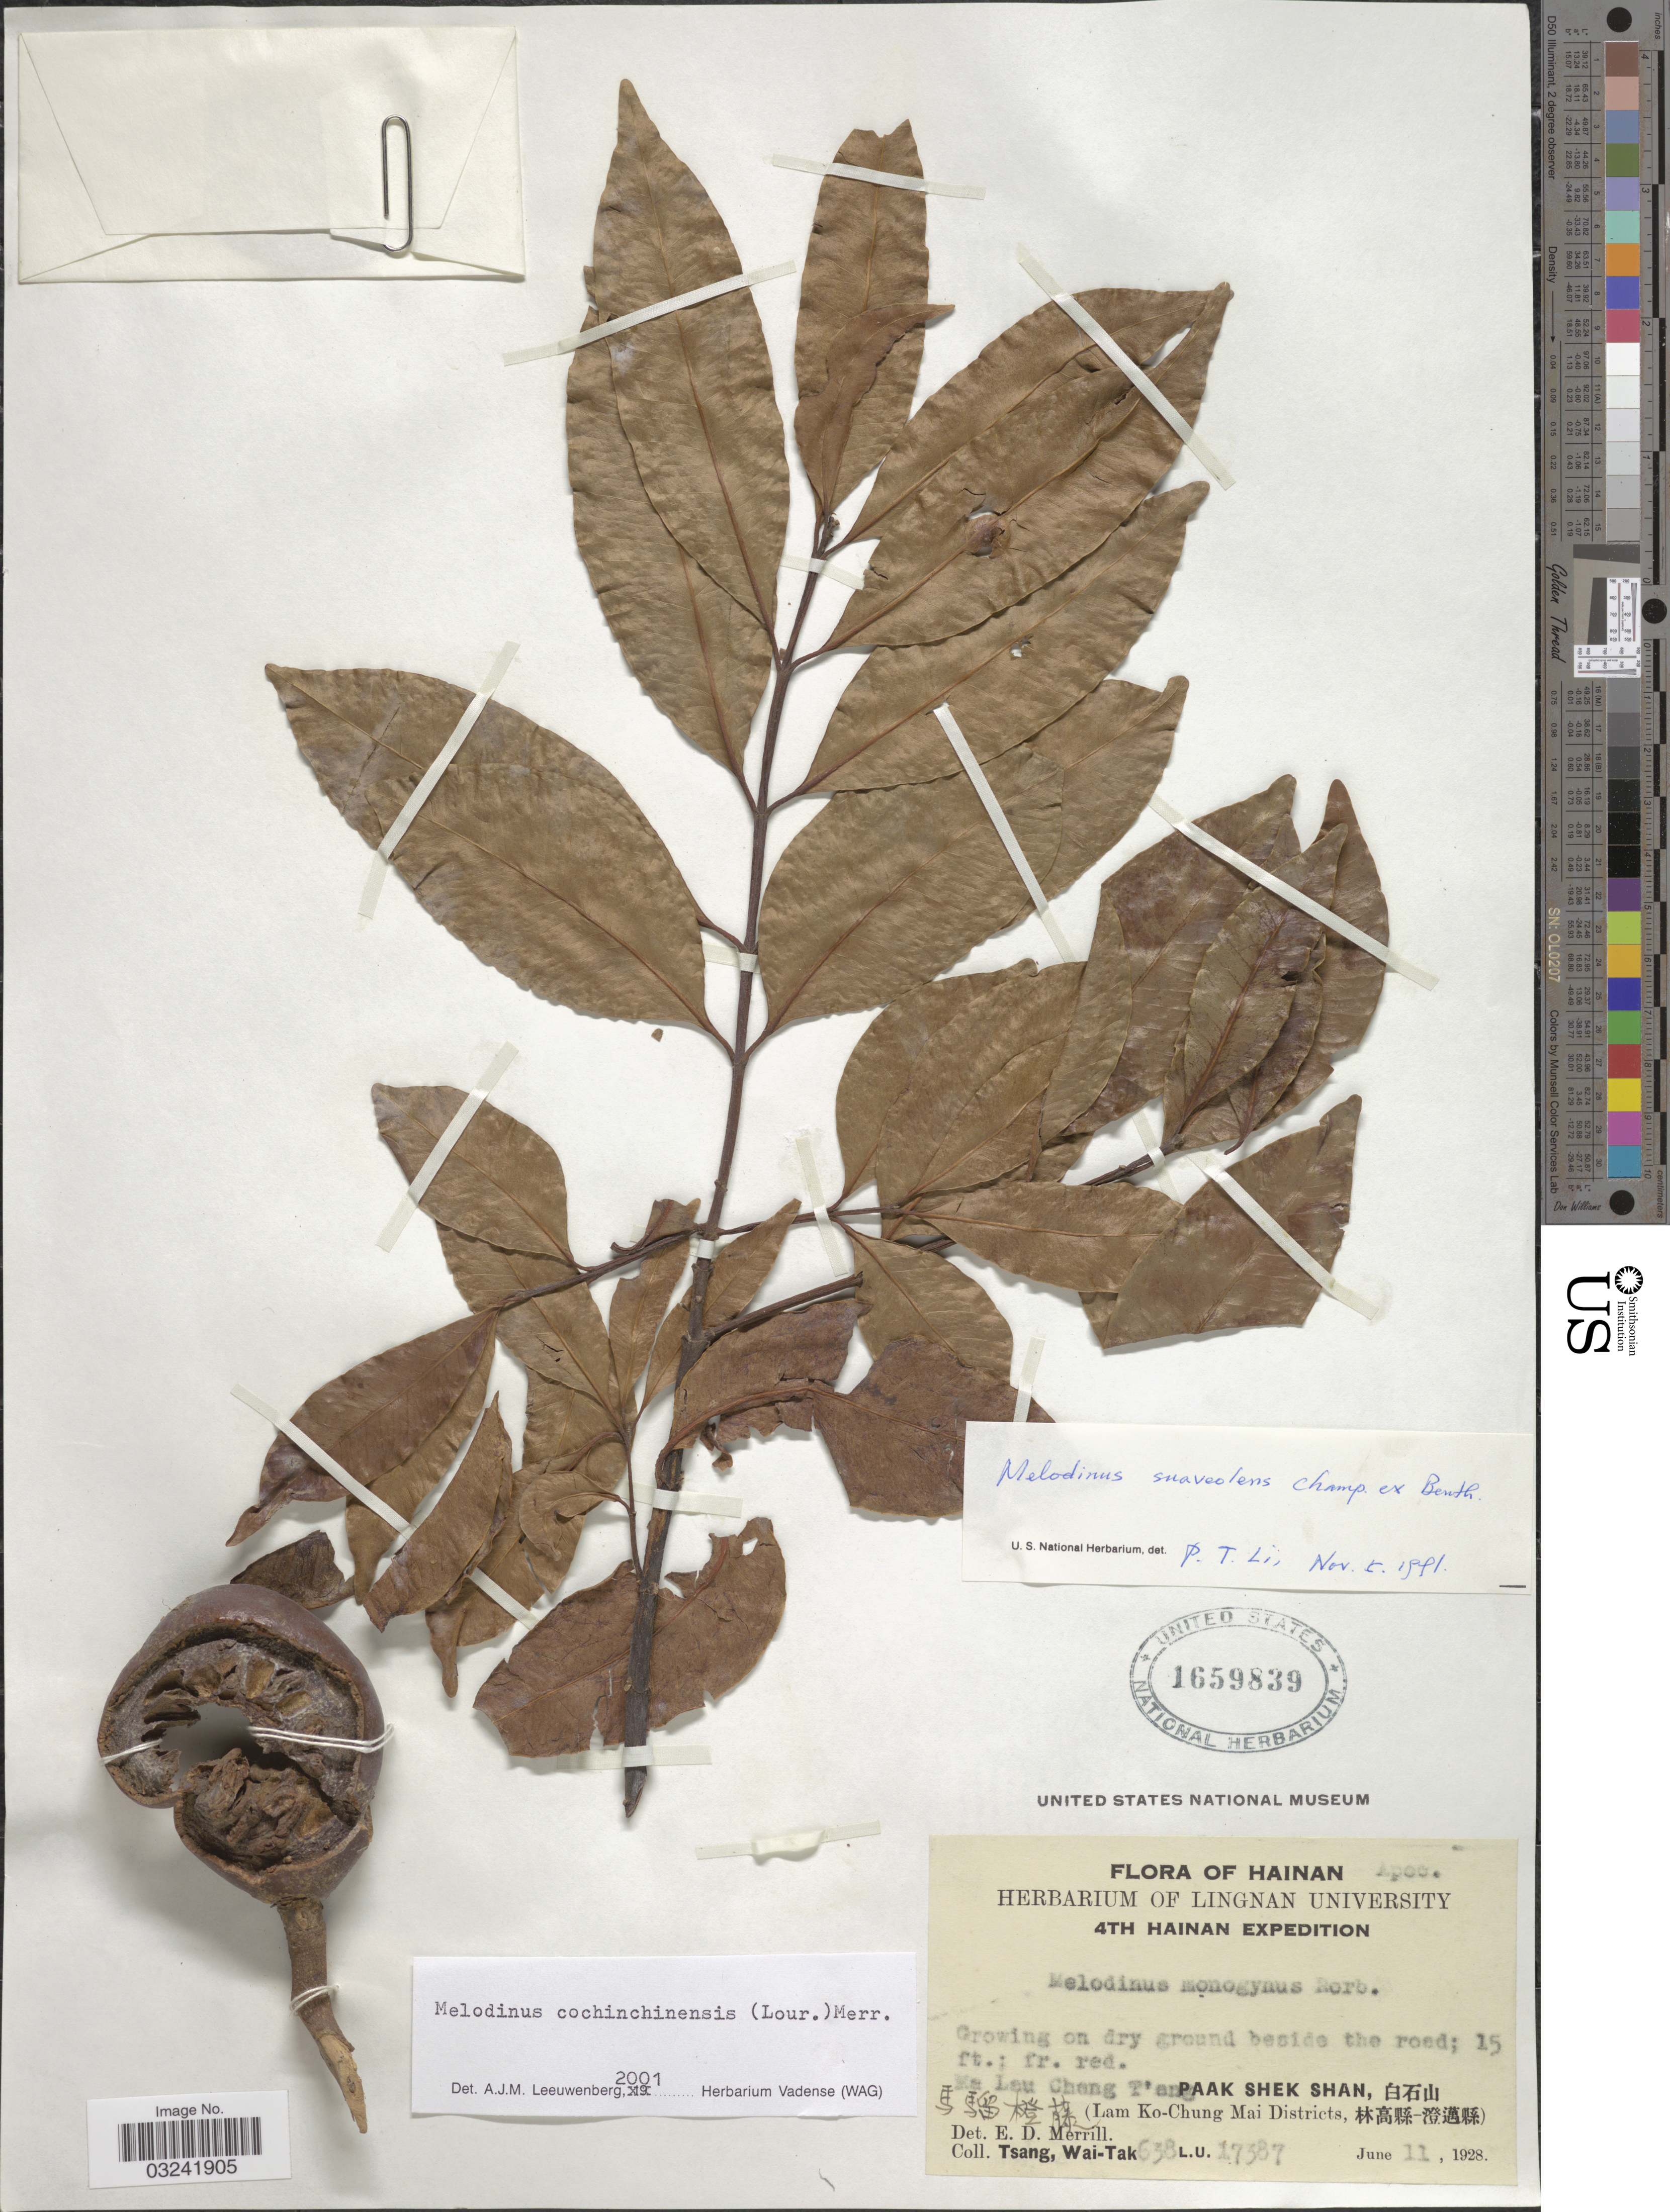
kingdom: Plantae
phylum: Tracheophyta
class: Magnoliopsida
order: Gentianales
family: Apocynaceae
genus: Melodinus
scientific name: Melodinus cochinchinensis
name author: (Lour.) Merr.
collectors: W. T. Tsang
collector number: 638 L.U./17387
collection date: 1928-06-11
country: China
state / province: Hainan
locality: Lam Ko-Chung Mai Districts, Ma Lau Chang T'ang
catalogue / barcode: US 1659839